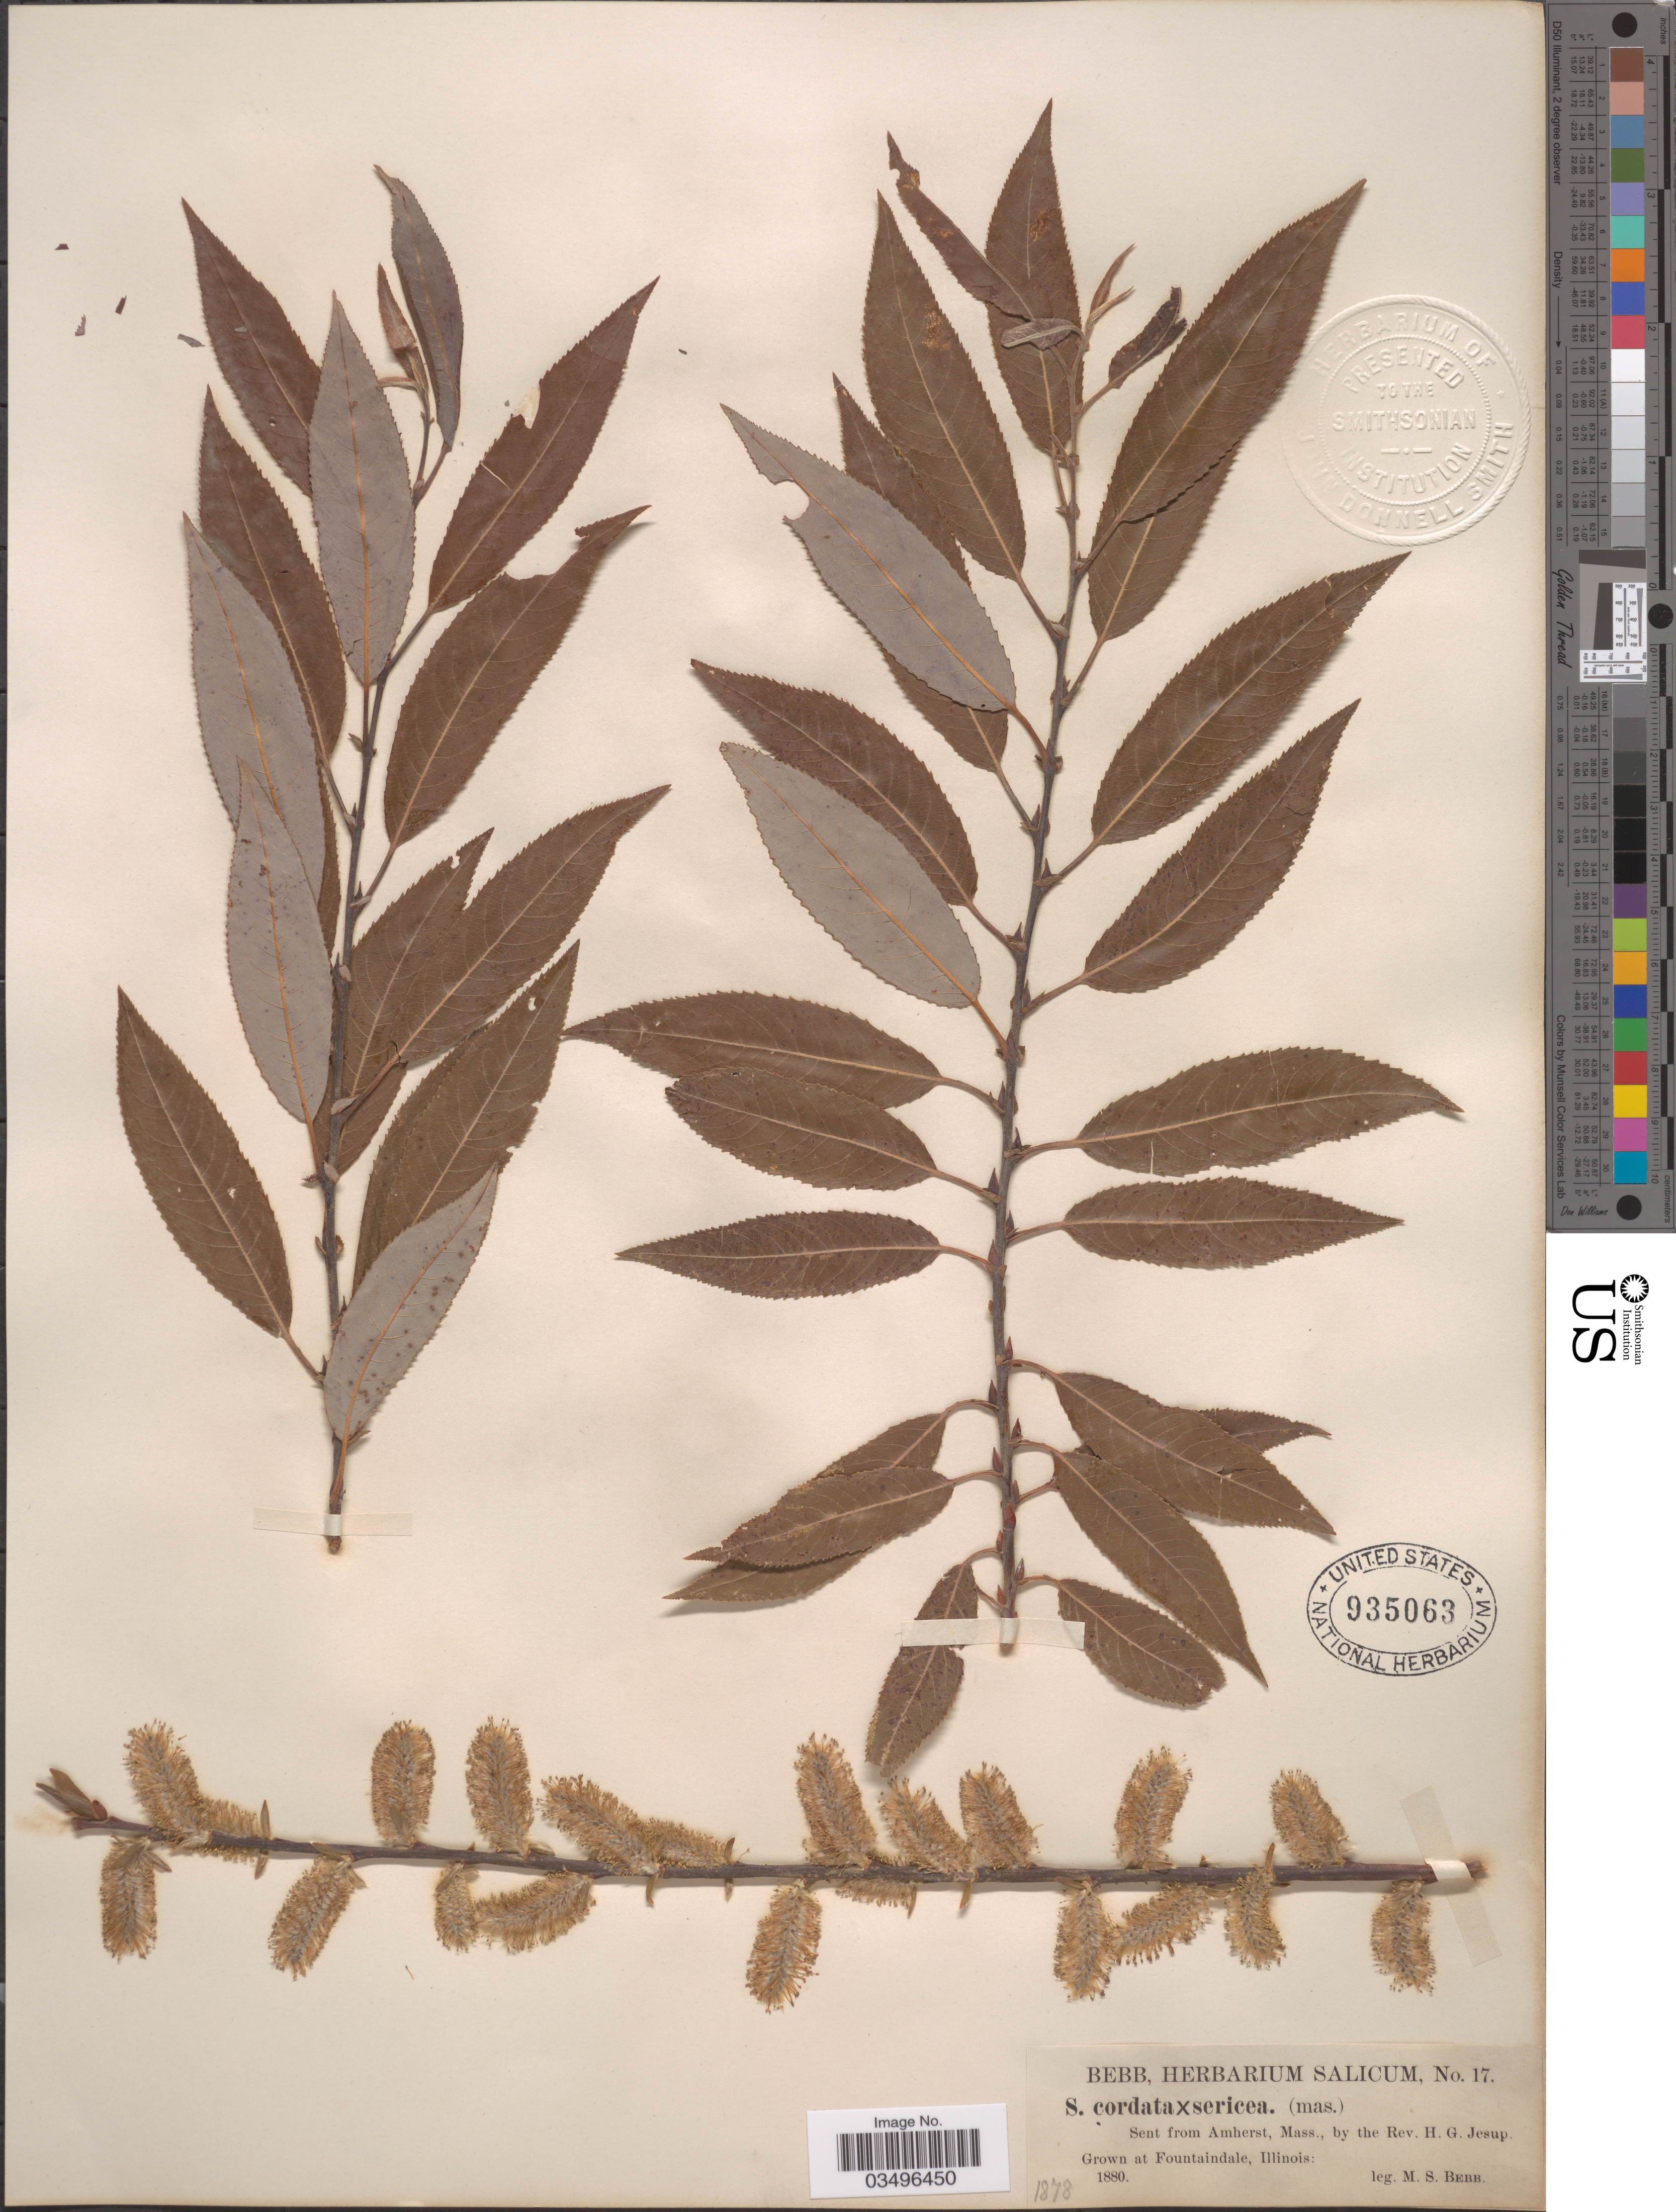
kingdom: Plantae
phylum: Tracheophyta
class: Magnoliopsida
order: Malpighiales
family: Salicaceae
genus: Salix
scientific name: Salix cordata x S. sericea Marshall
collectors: M. Bebb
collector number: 17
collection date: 1880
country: United States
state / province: Illinois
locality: Grown at Fountaindale.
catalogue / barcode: US 935063